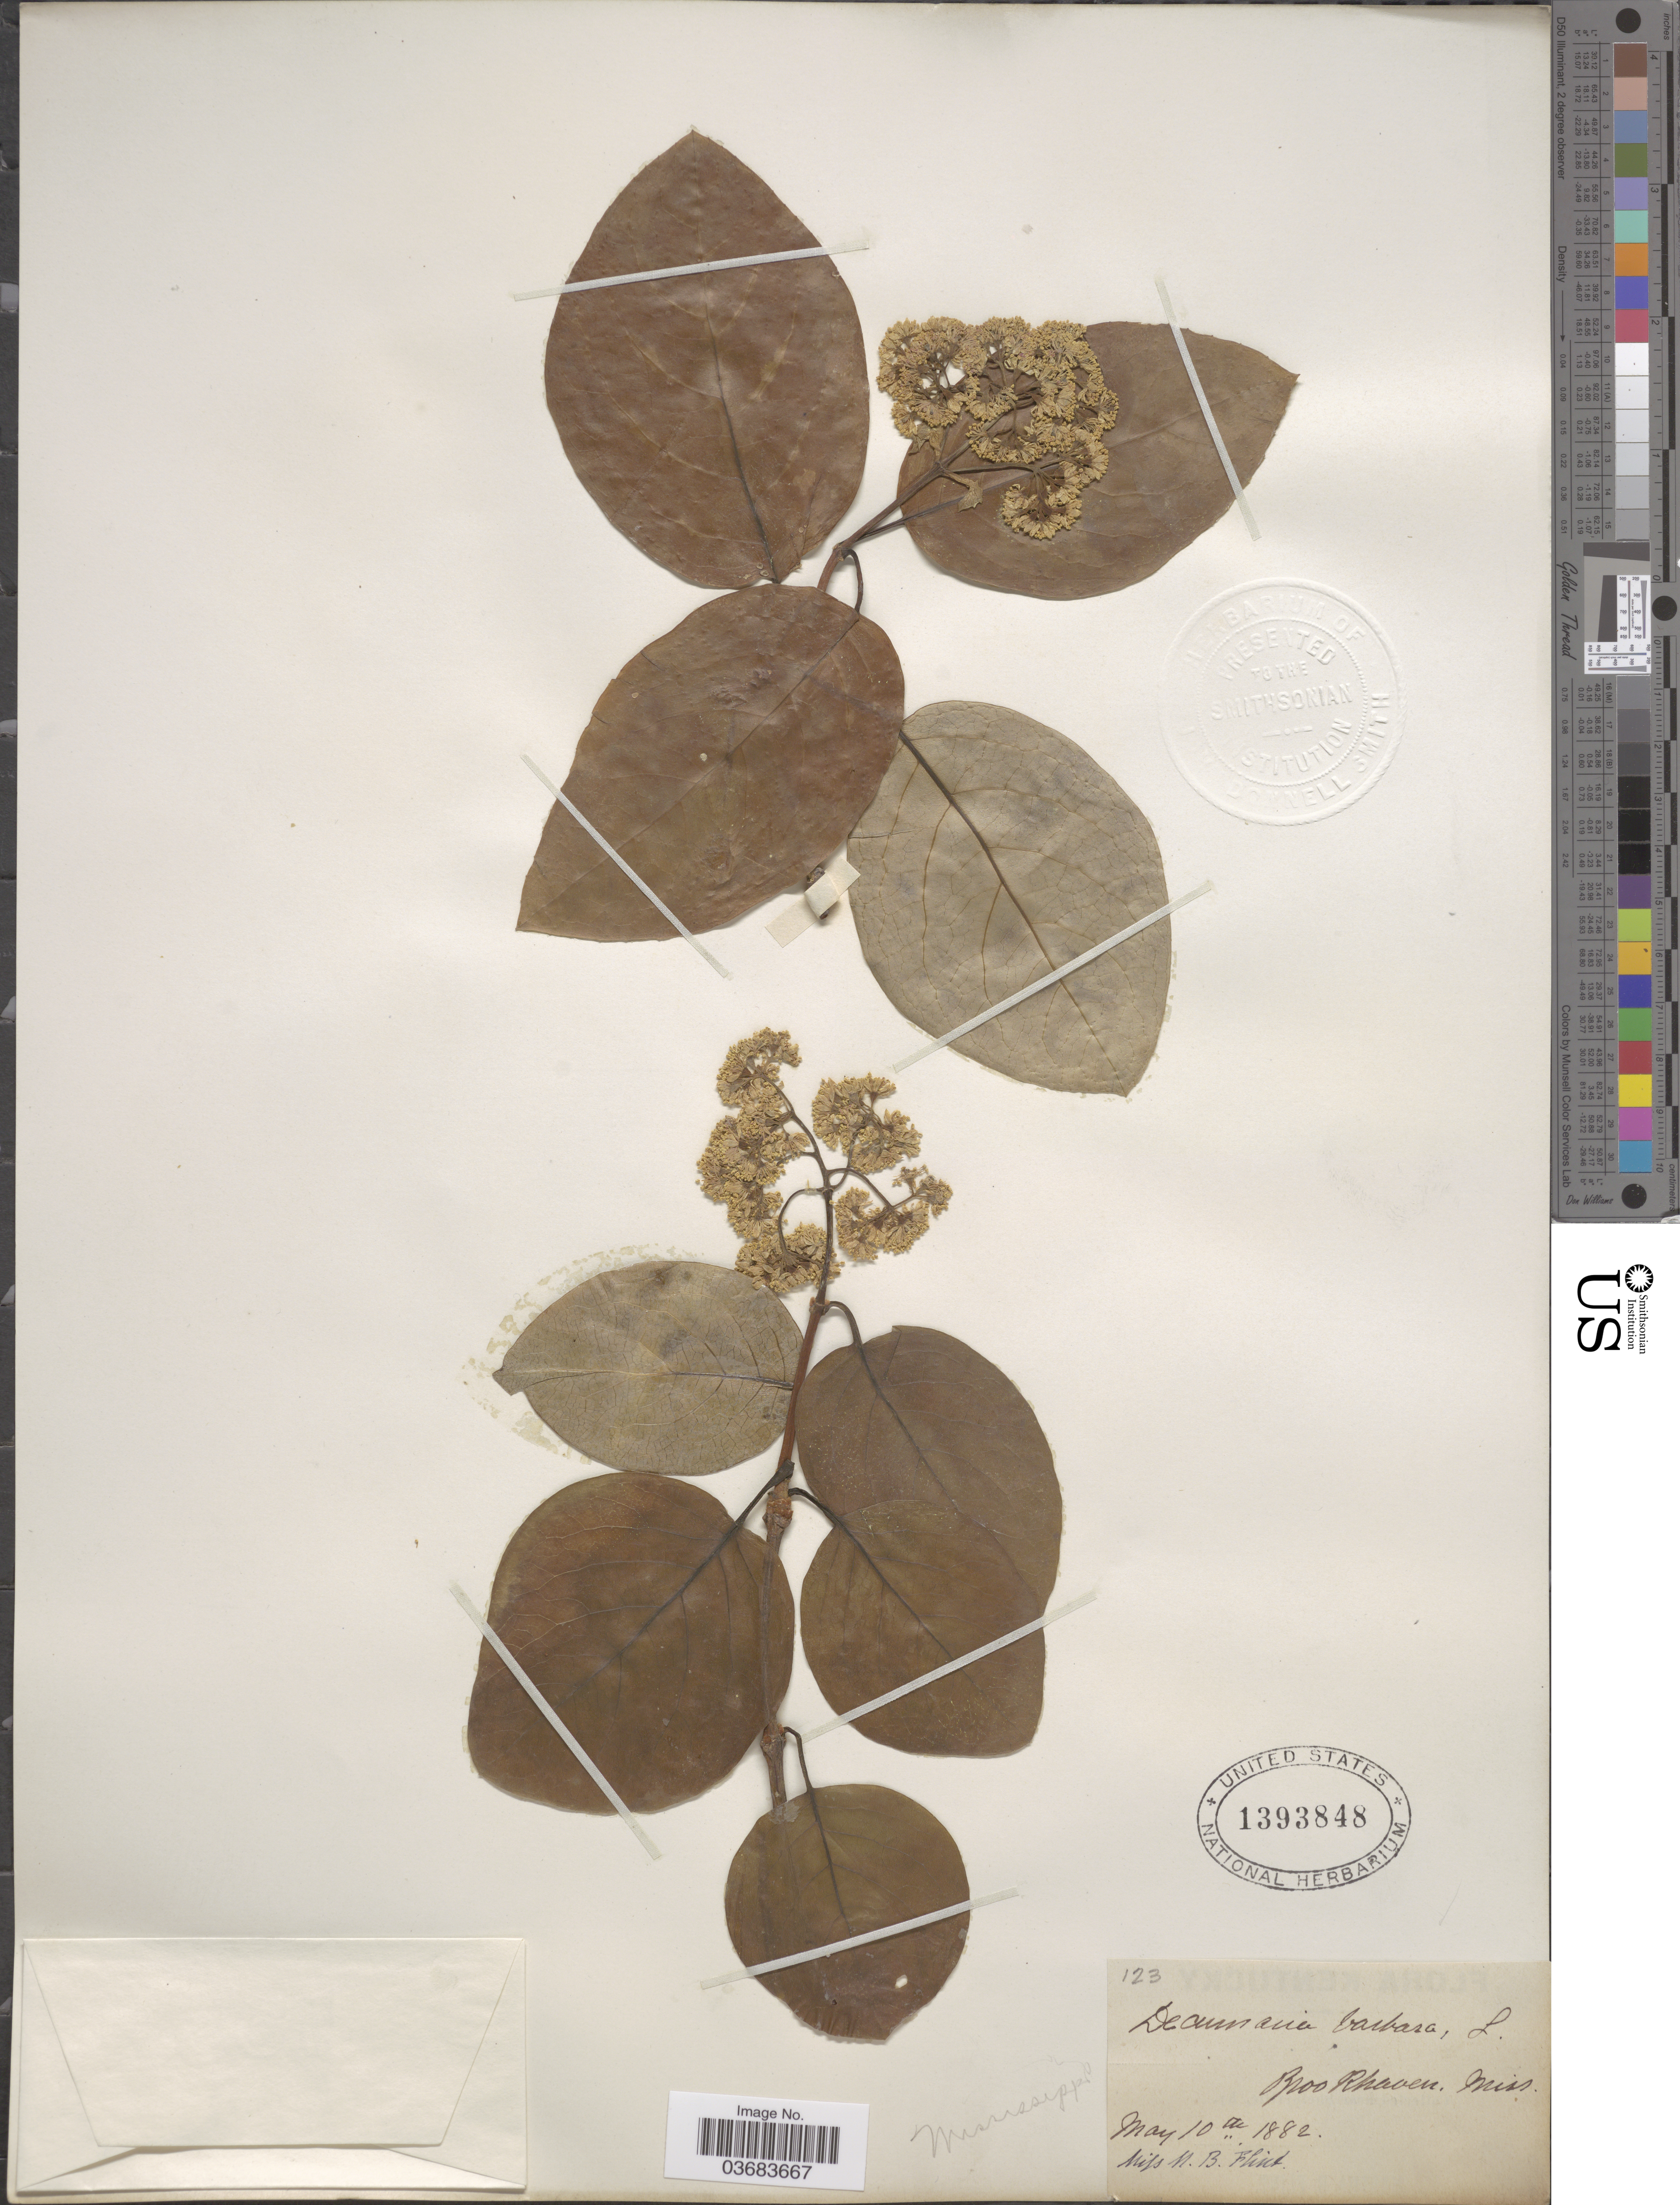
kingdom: Plantae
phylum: Tracheophyta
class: Magnoliopsida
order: Cornales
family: Hydrangeaceae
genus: Hydrangea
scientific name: Hydrangea barbara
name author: (L.) Bernd Schulz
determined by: Strong, Mark T., (BOT), Smithsonian Institution - National Museum of Natural History (UNITED STATES)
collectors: M. Flint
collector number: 123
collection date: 1882-05-10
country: United States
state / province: Mississippi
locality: Brookhaven.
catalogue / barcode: US 1393848